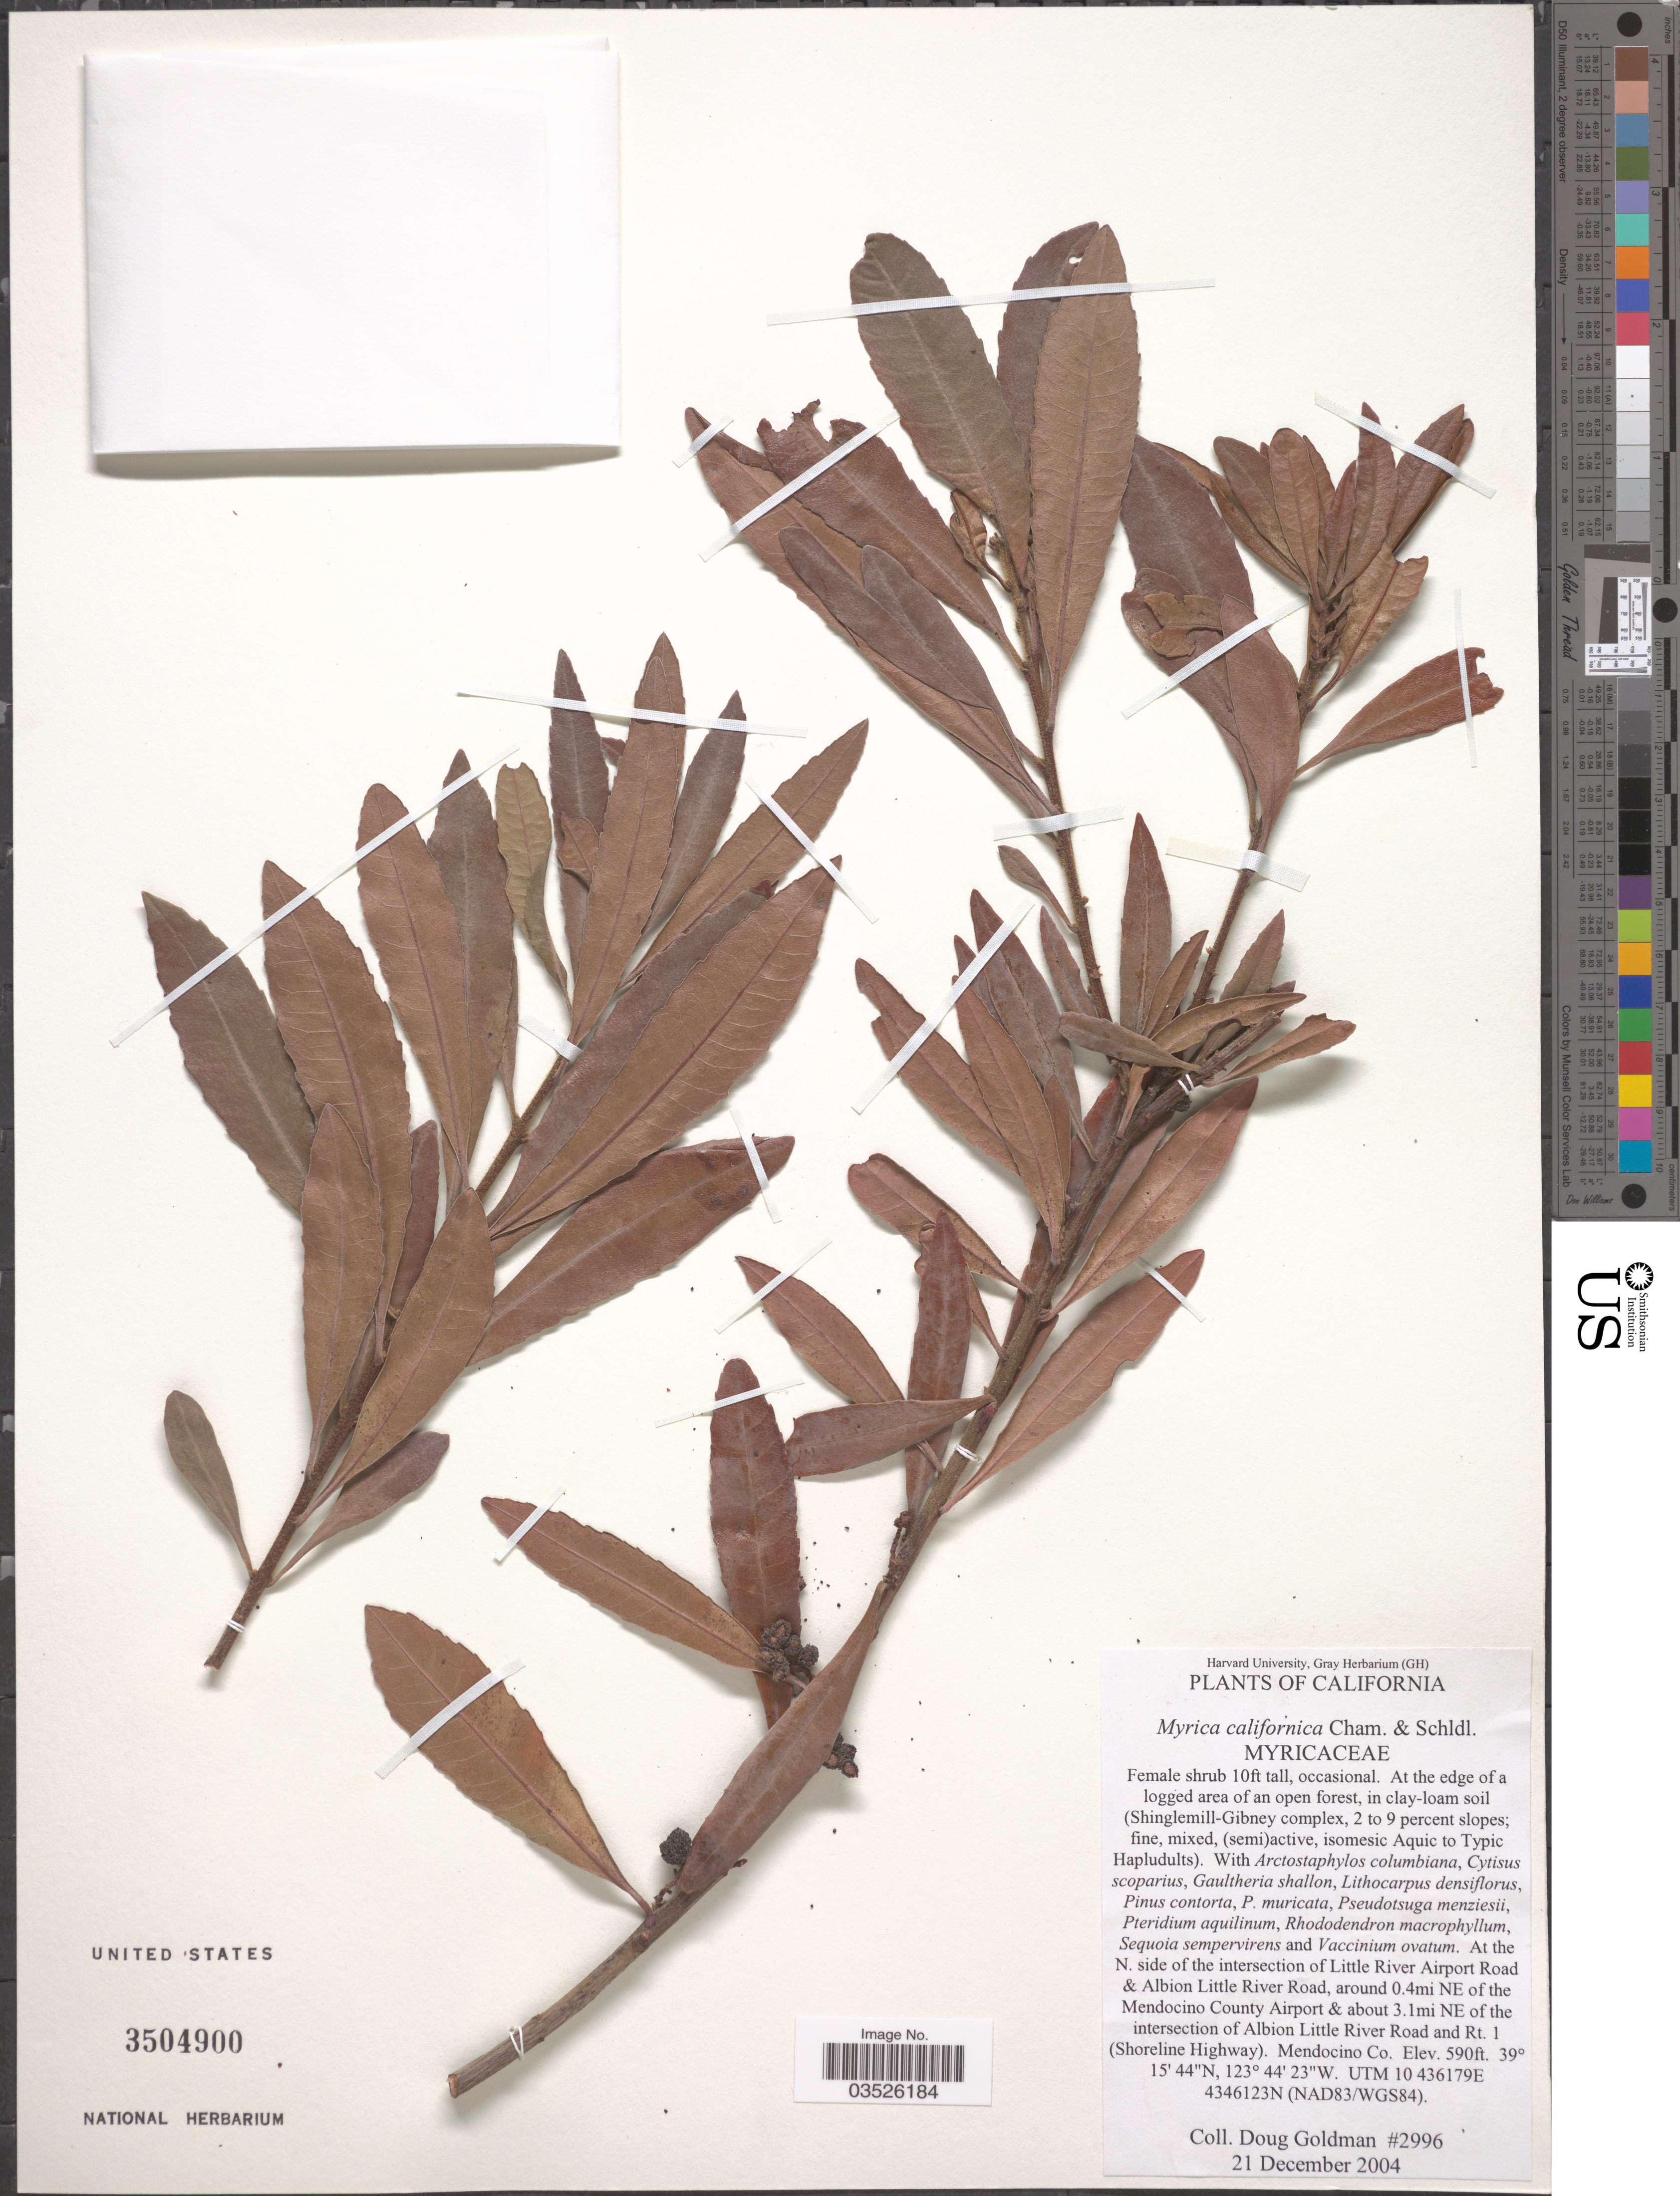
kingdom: Plantae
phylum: Tracheophyta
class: Magnoliopsida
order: Fagales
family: Myricaceae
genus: Morella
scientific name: Morella californica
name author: (Cham.) Wilbur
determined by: Strong, Mark T., (BOT), Smithsonian Institution - National Museum of Natural History (UNITED STATES)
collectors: D. Goldman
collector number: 2996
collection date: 2004-12-21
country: United States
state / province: California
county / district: Mendocino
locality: N. side of the intersection of Little River Airport Road & Albion Little River Road, around 0.4mi NE of the Mendocino County Airport & about 3.1 NE of the intersection of Albion Little River Road and Rt. 1 (Shoreline Highway). Mendocino Co. 4346123N.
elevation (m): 180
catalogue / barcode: US 3504900